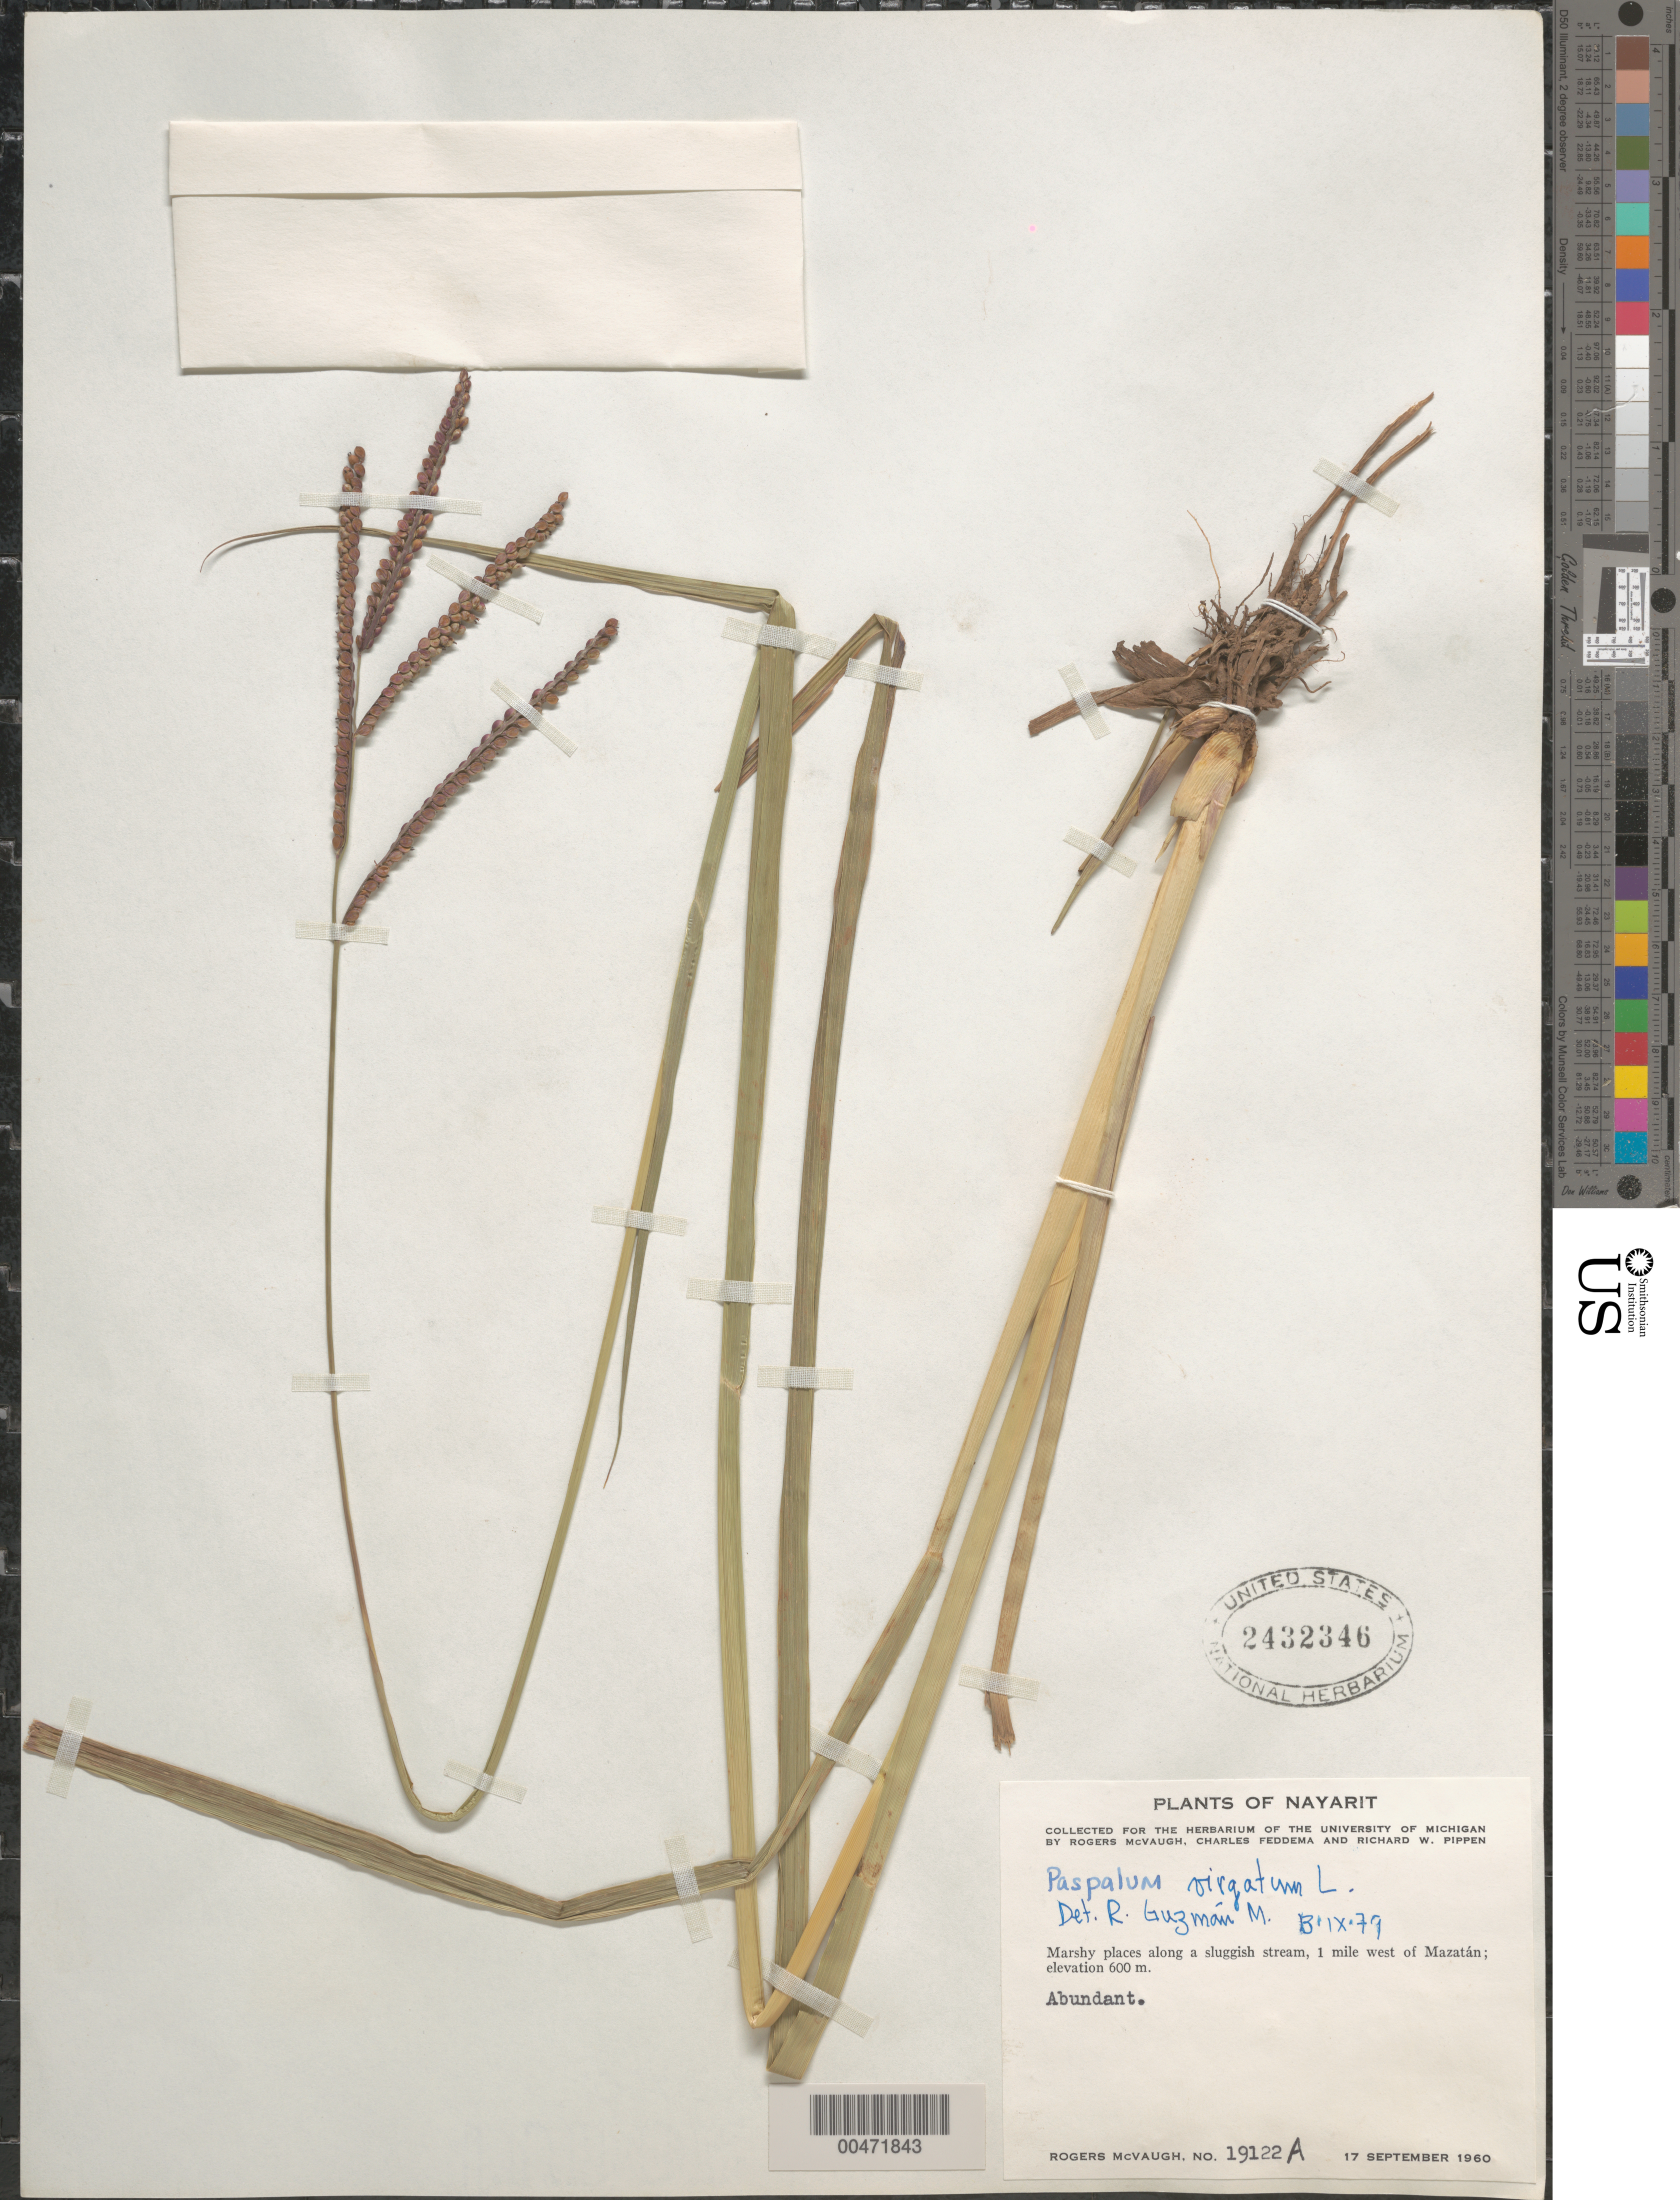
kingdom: Plantae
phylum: Tracheophyta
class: Liliopsida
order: Poales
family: Poaceae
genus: Paspalum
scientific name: Paspalum virgatum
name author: L.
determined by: Guzman-M., R.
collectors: R. McVaugh, C. Feddema & R. W. Pippen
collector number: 19122A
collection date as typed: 17 Sep 1960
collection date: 1960-09-17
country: Mexico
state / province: Nayarit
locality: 1 mi W of Mazatlán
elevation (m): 600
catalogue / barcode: US 2432346